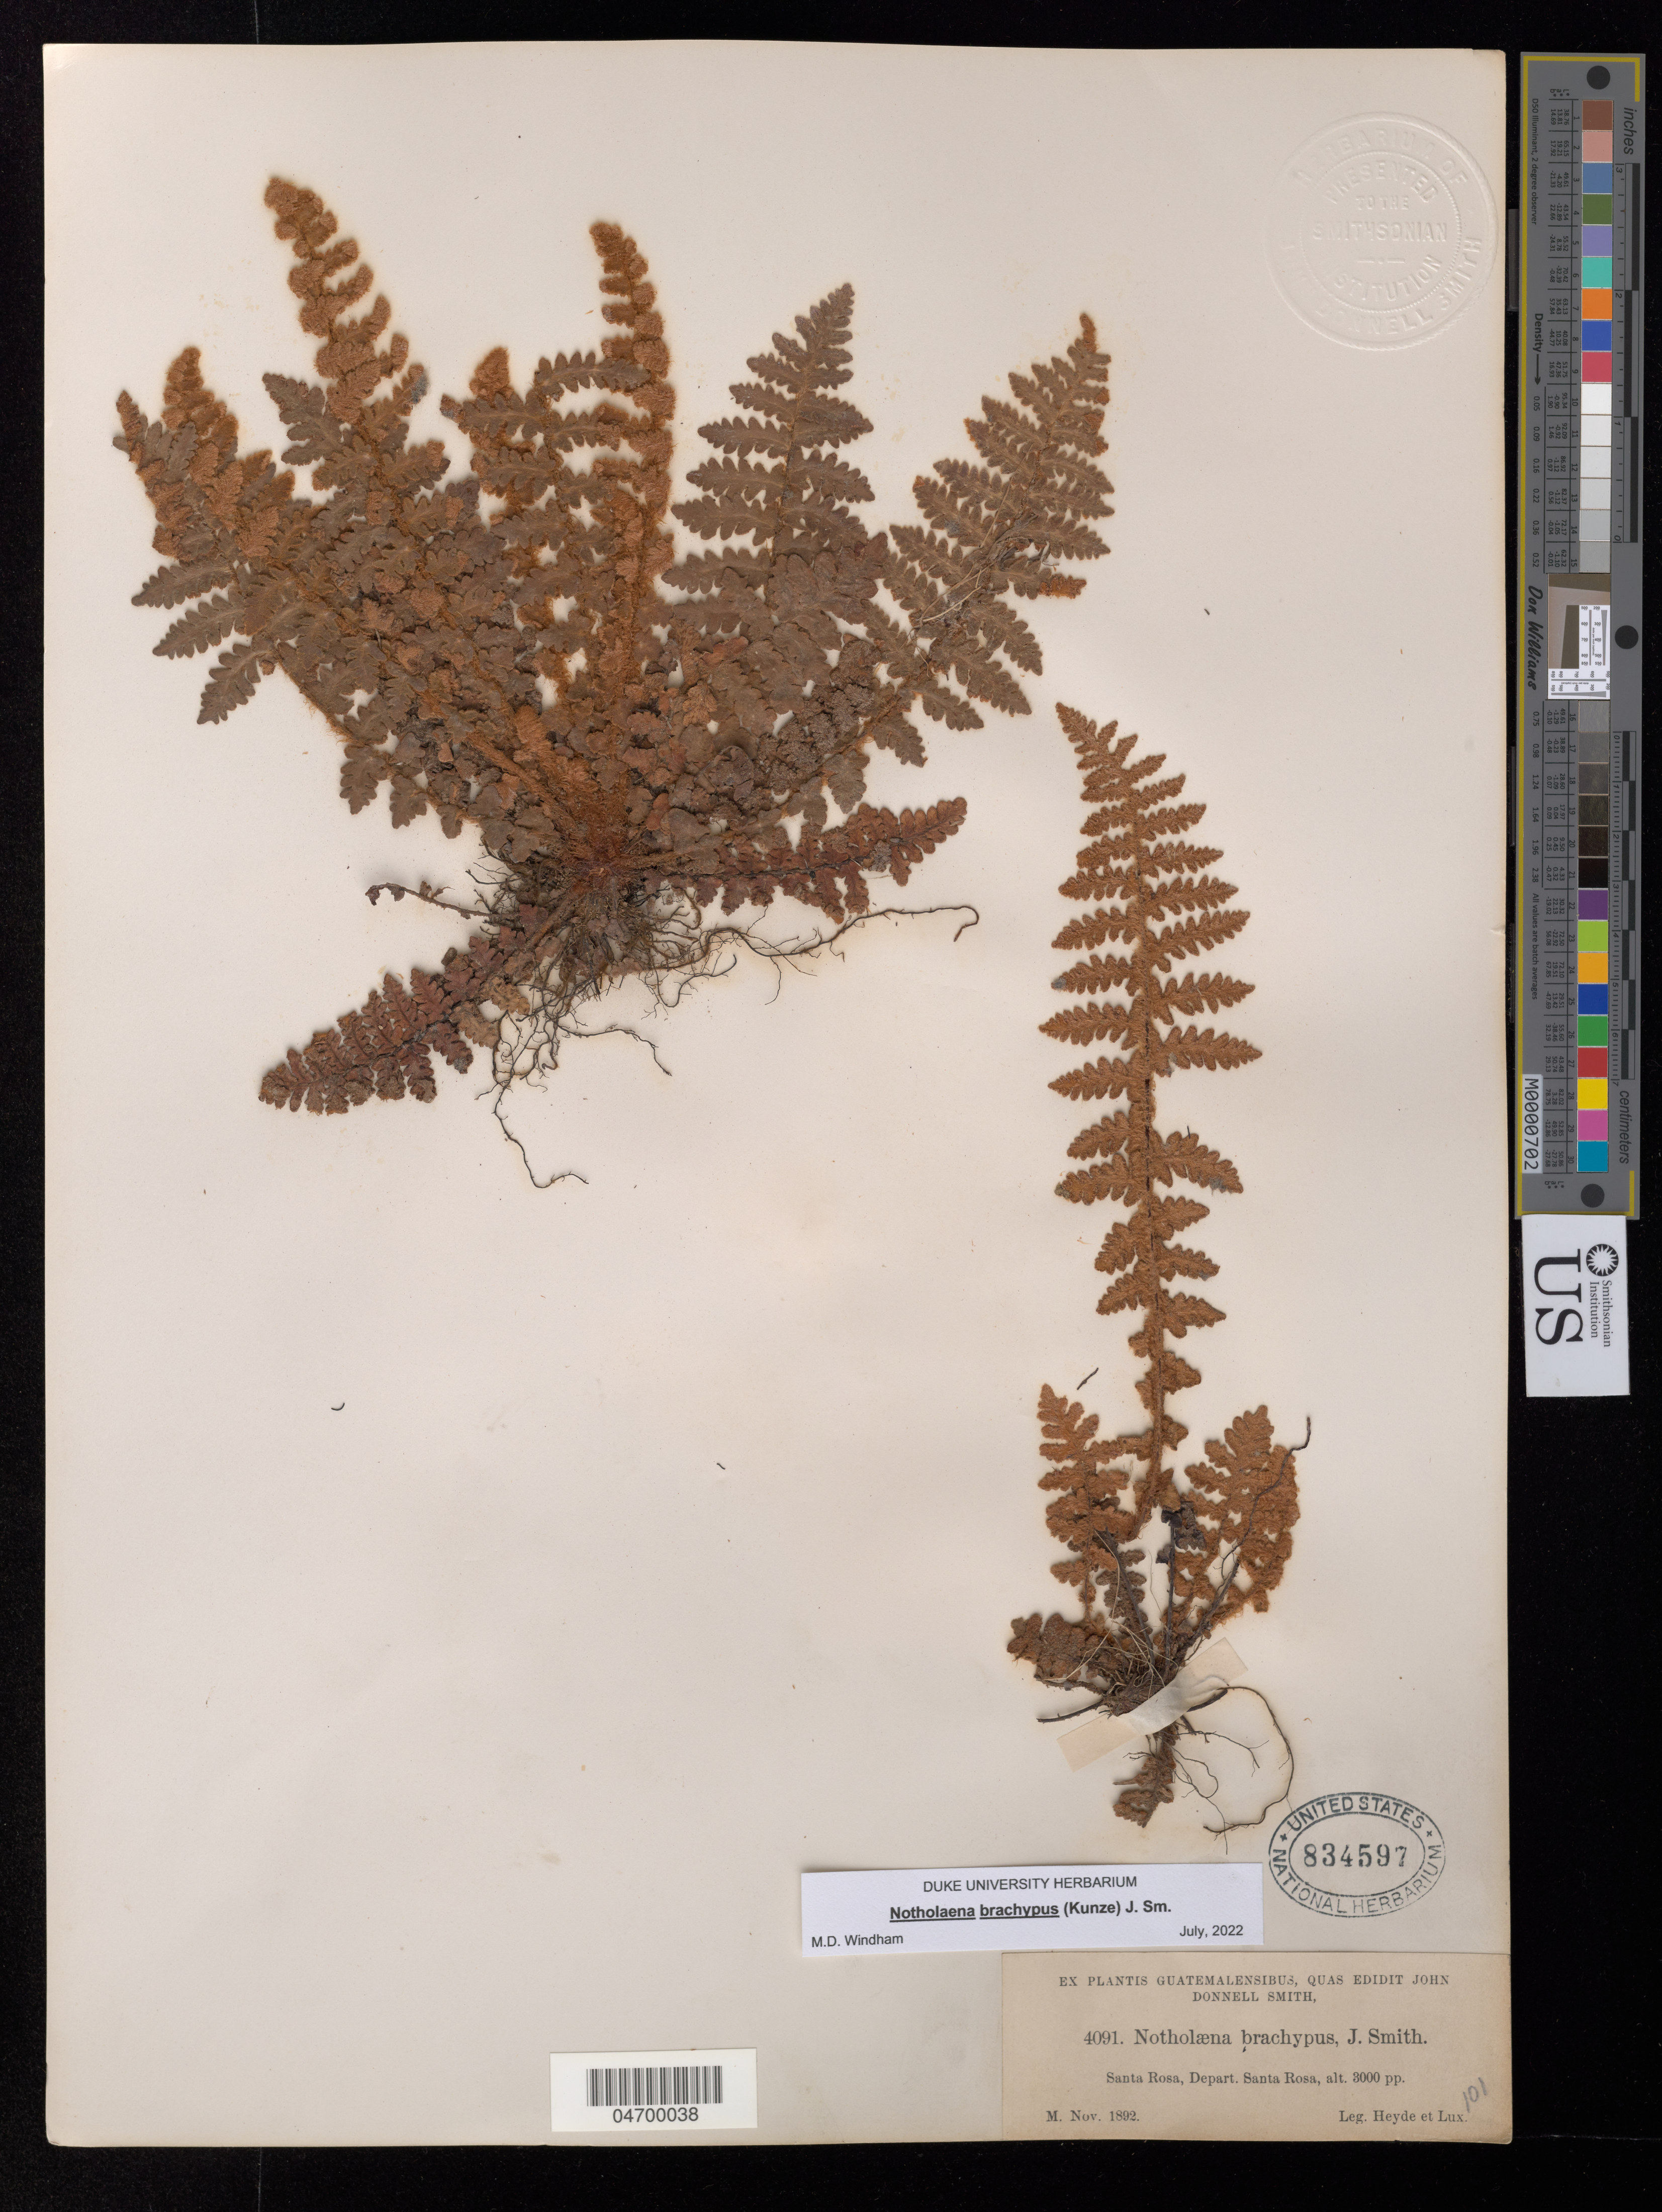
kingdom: Plantae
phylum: Tracheophyta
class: Polypodiopsida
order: Polypodiales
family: Pteridaceae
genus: Notholaena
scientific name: Notholaena brachypus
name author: (Kunze) J. Sm.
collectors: Heyde & Lux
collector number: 4091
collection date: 1892-11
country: Guatemala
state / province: Santa Rosa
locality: Depart. Santa Rosa.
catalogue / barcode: US 834597